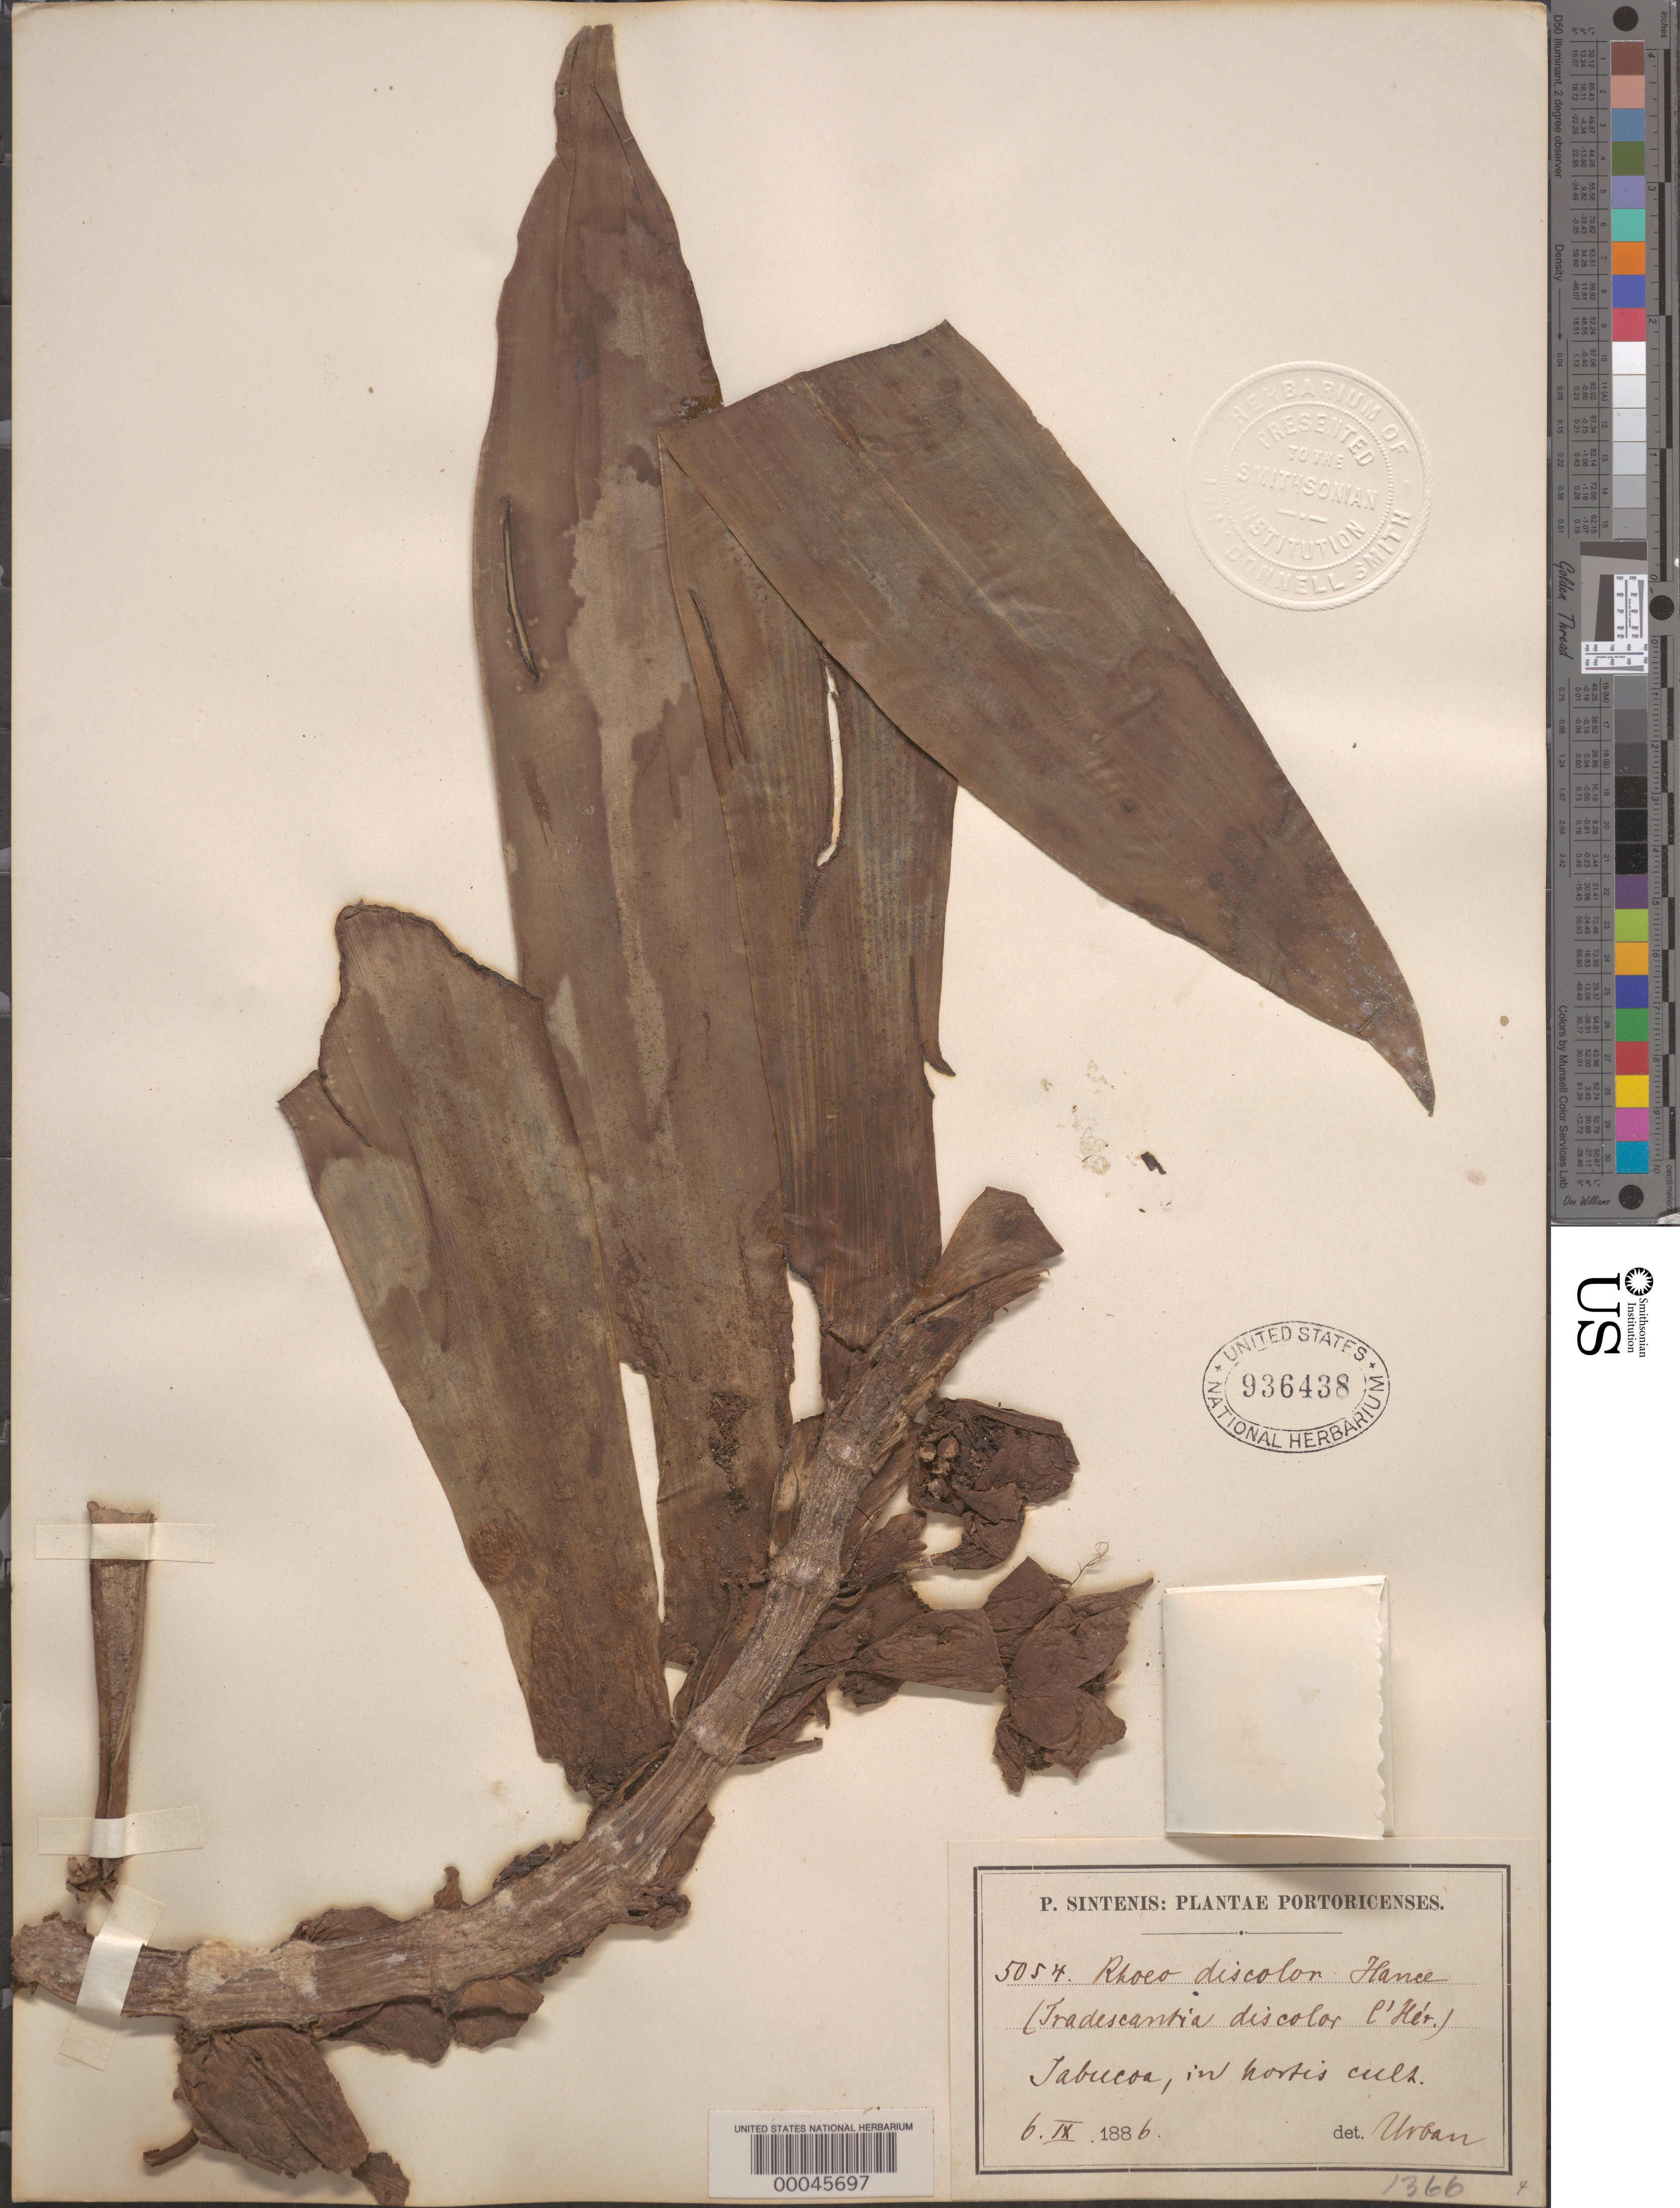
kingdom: Plantae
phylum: Tracheophyta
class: Liliopsida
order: Commelinales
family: Commelinaceae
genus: Tradescantia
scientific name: Tradescantia spathacea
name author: Sw.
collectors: P. Sintenis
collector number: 5054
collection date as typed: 06 Sep 1886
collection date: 1886-09-06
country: Puerto Rico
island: Greater Antilles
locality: Yabucoa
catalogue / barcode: US 936438